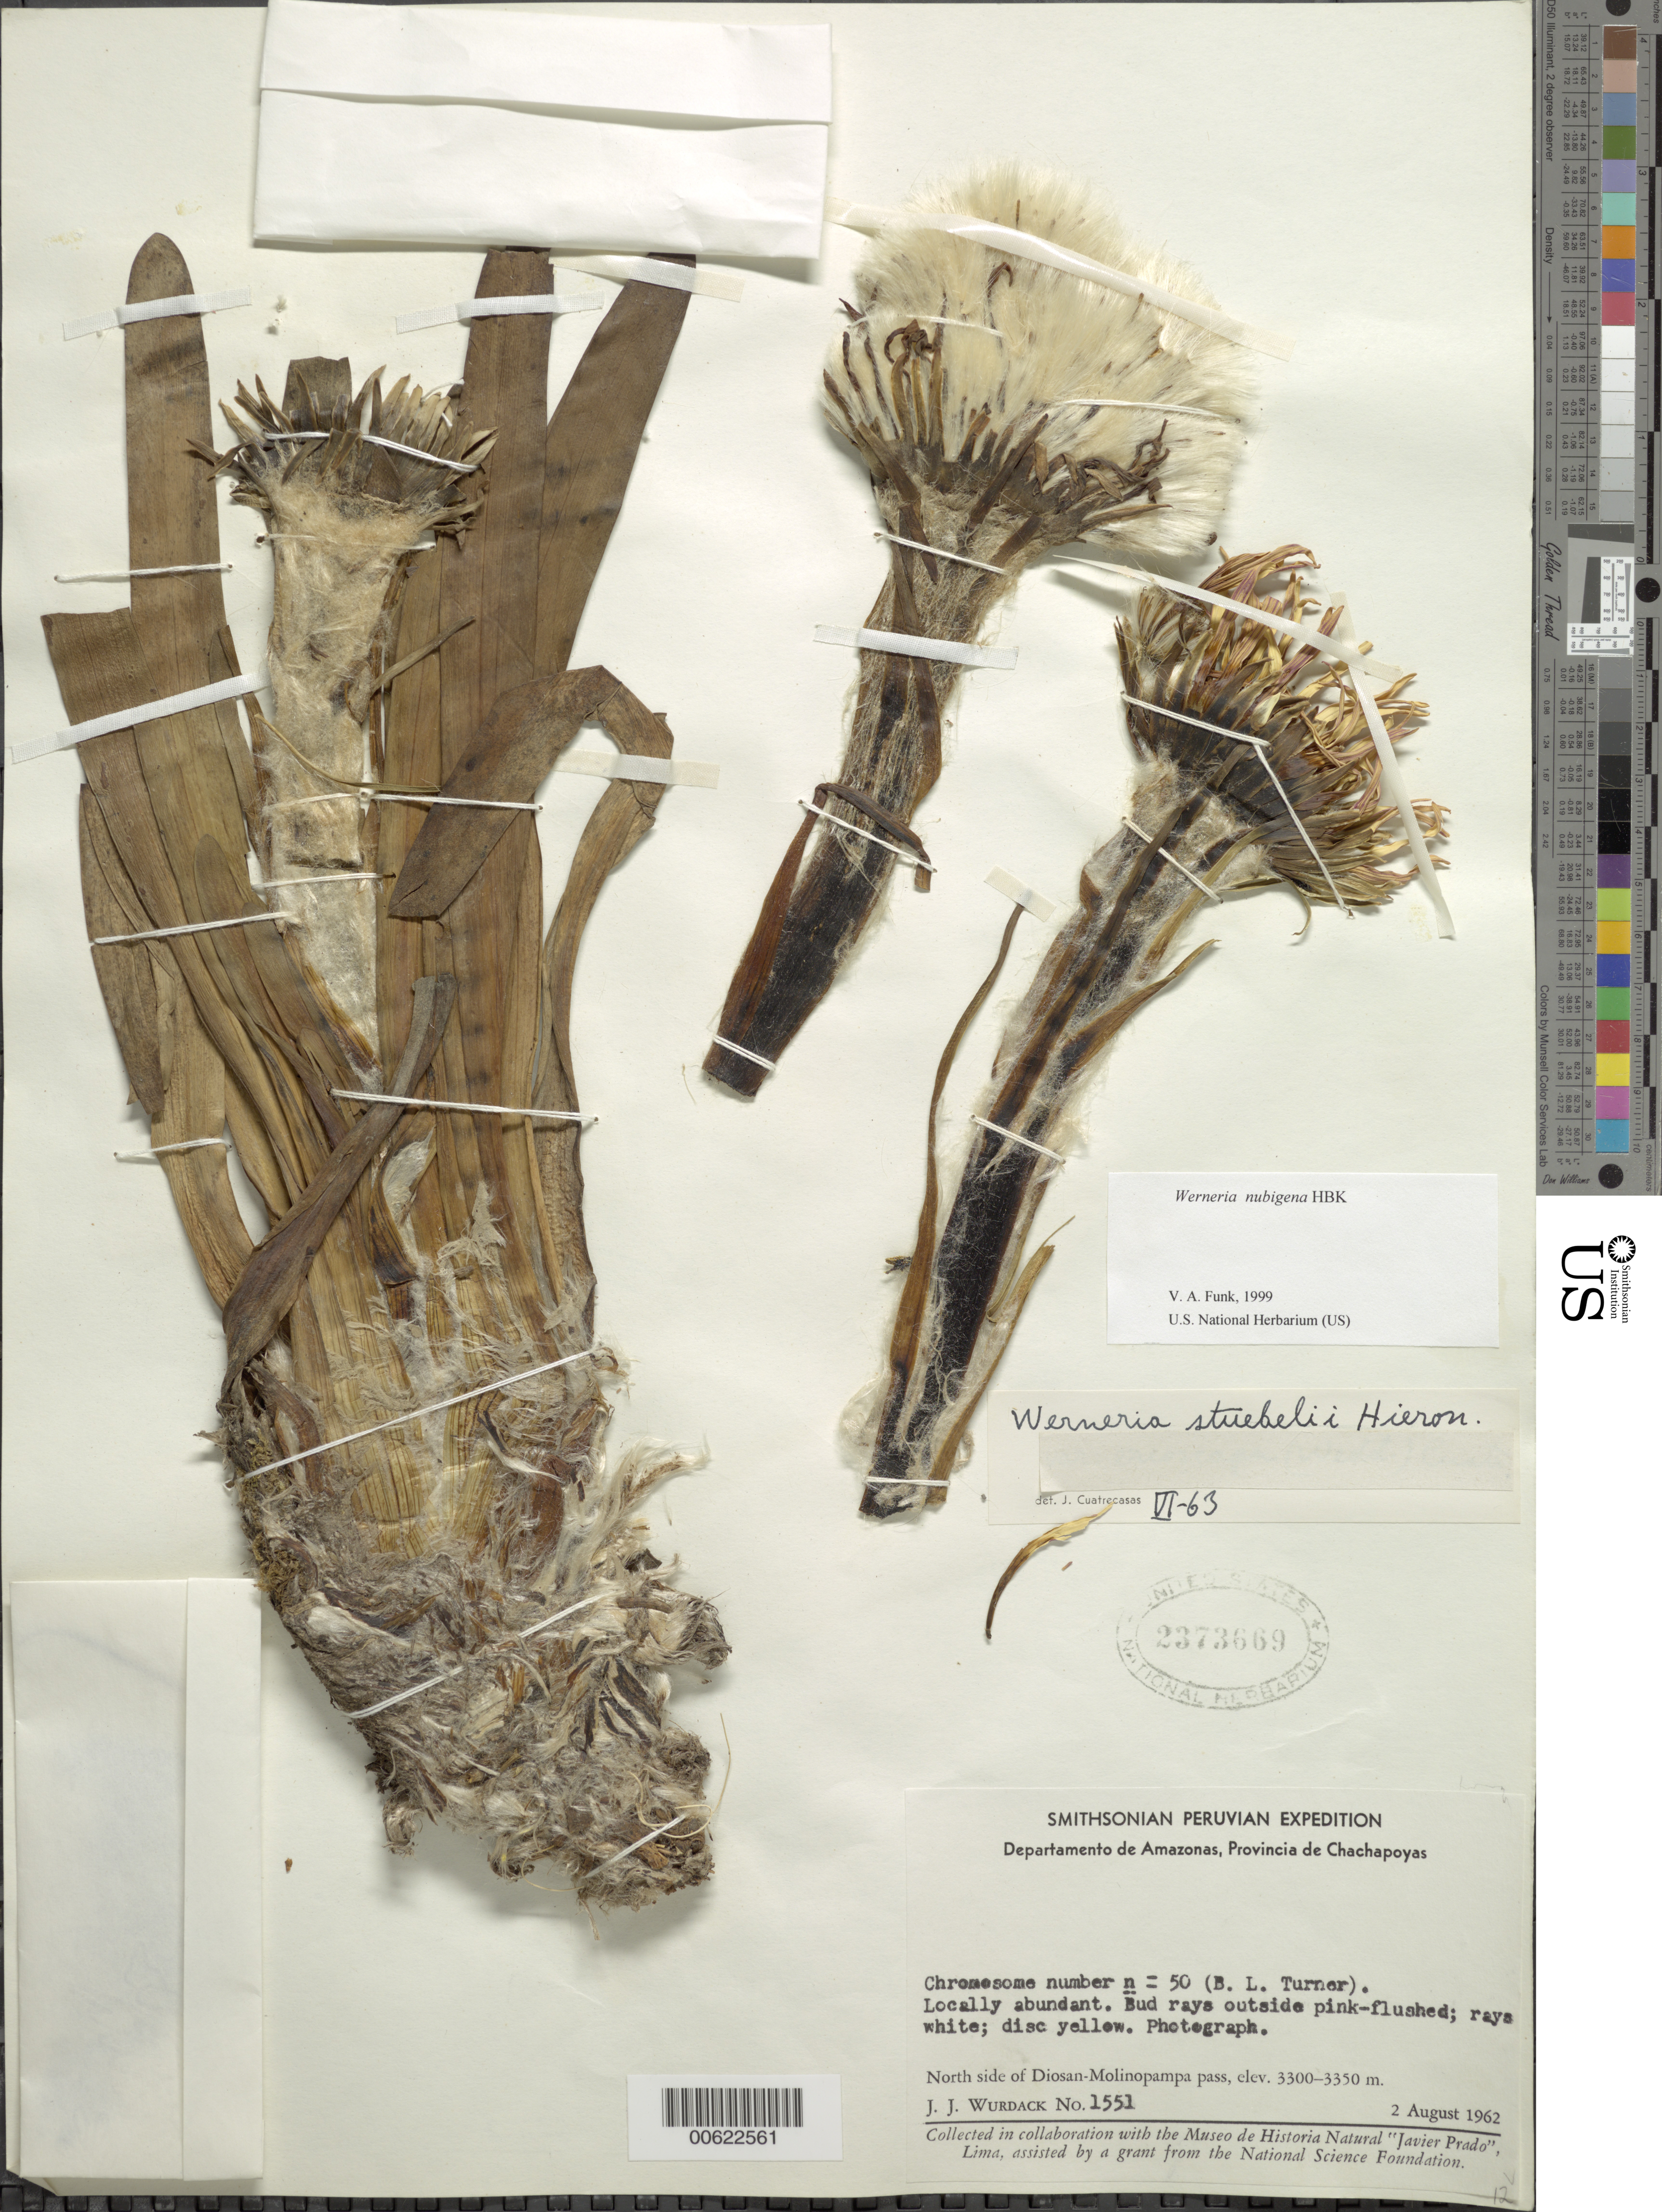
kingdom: Plantae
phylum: Tracheophyta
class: Magnoliopsida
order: Asterales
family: Asteraceae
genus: Werneria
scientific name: Werneria nubigena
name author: Kunth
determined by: Funk, Vicki A., (BOT), Smithsonian Institution - National Museum of Natural History (UNITED STATES)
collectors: J. J. Wurdack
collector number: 1551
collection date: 1962-08-02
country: Peru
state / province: Amazonas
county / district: Chachapoyas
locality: Diosan-Molinopampa pass, North side [coords for Molinopampa are: 6, 11S x 77, 37W and Diosan is 6,02 x 77,36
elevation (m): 3300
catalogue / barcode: US 2373669